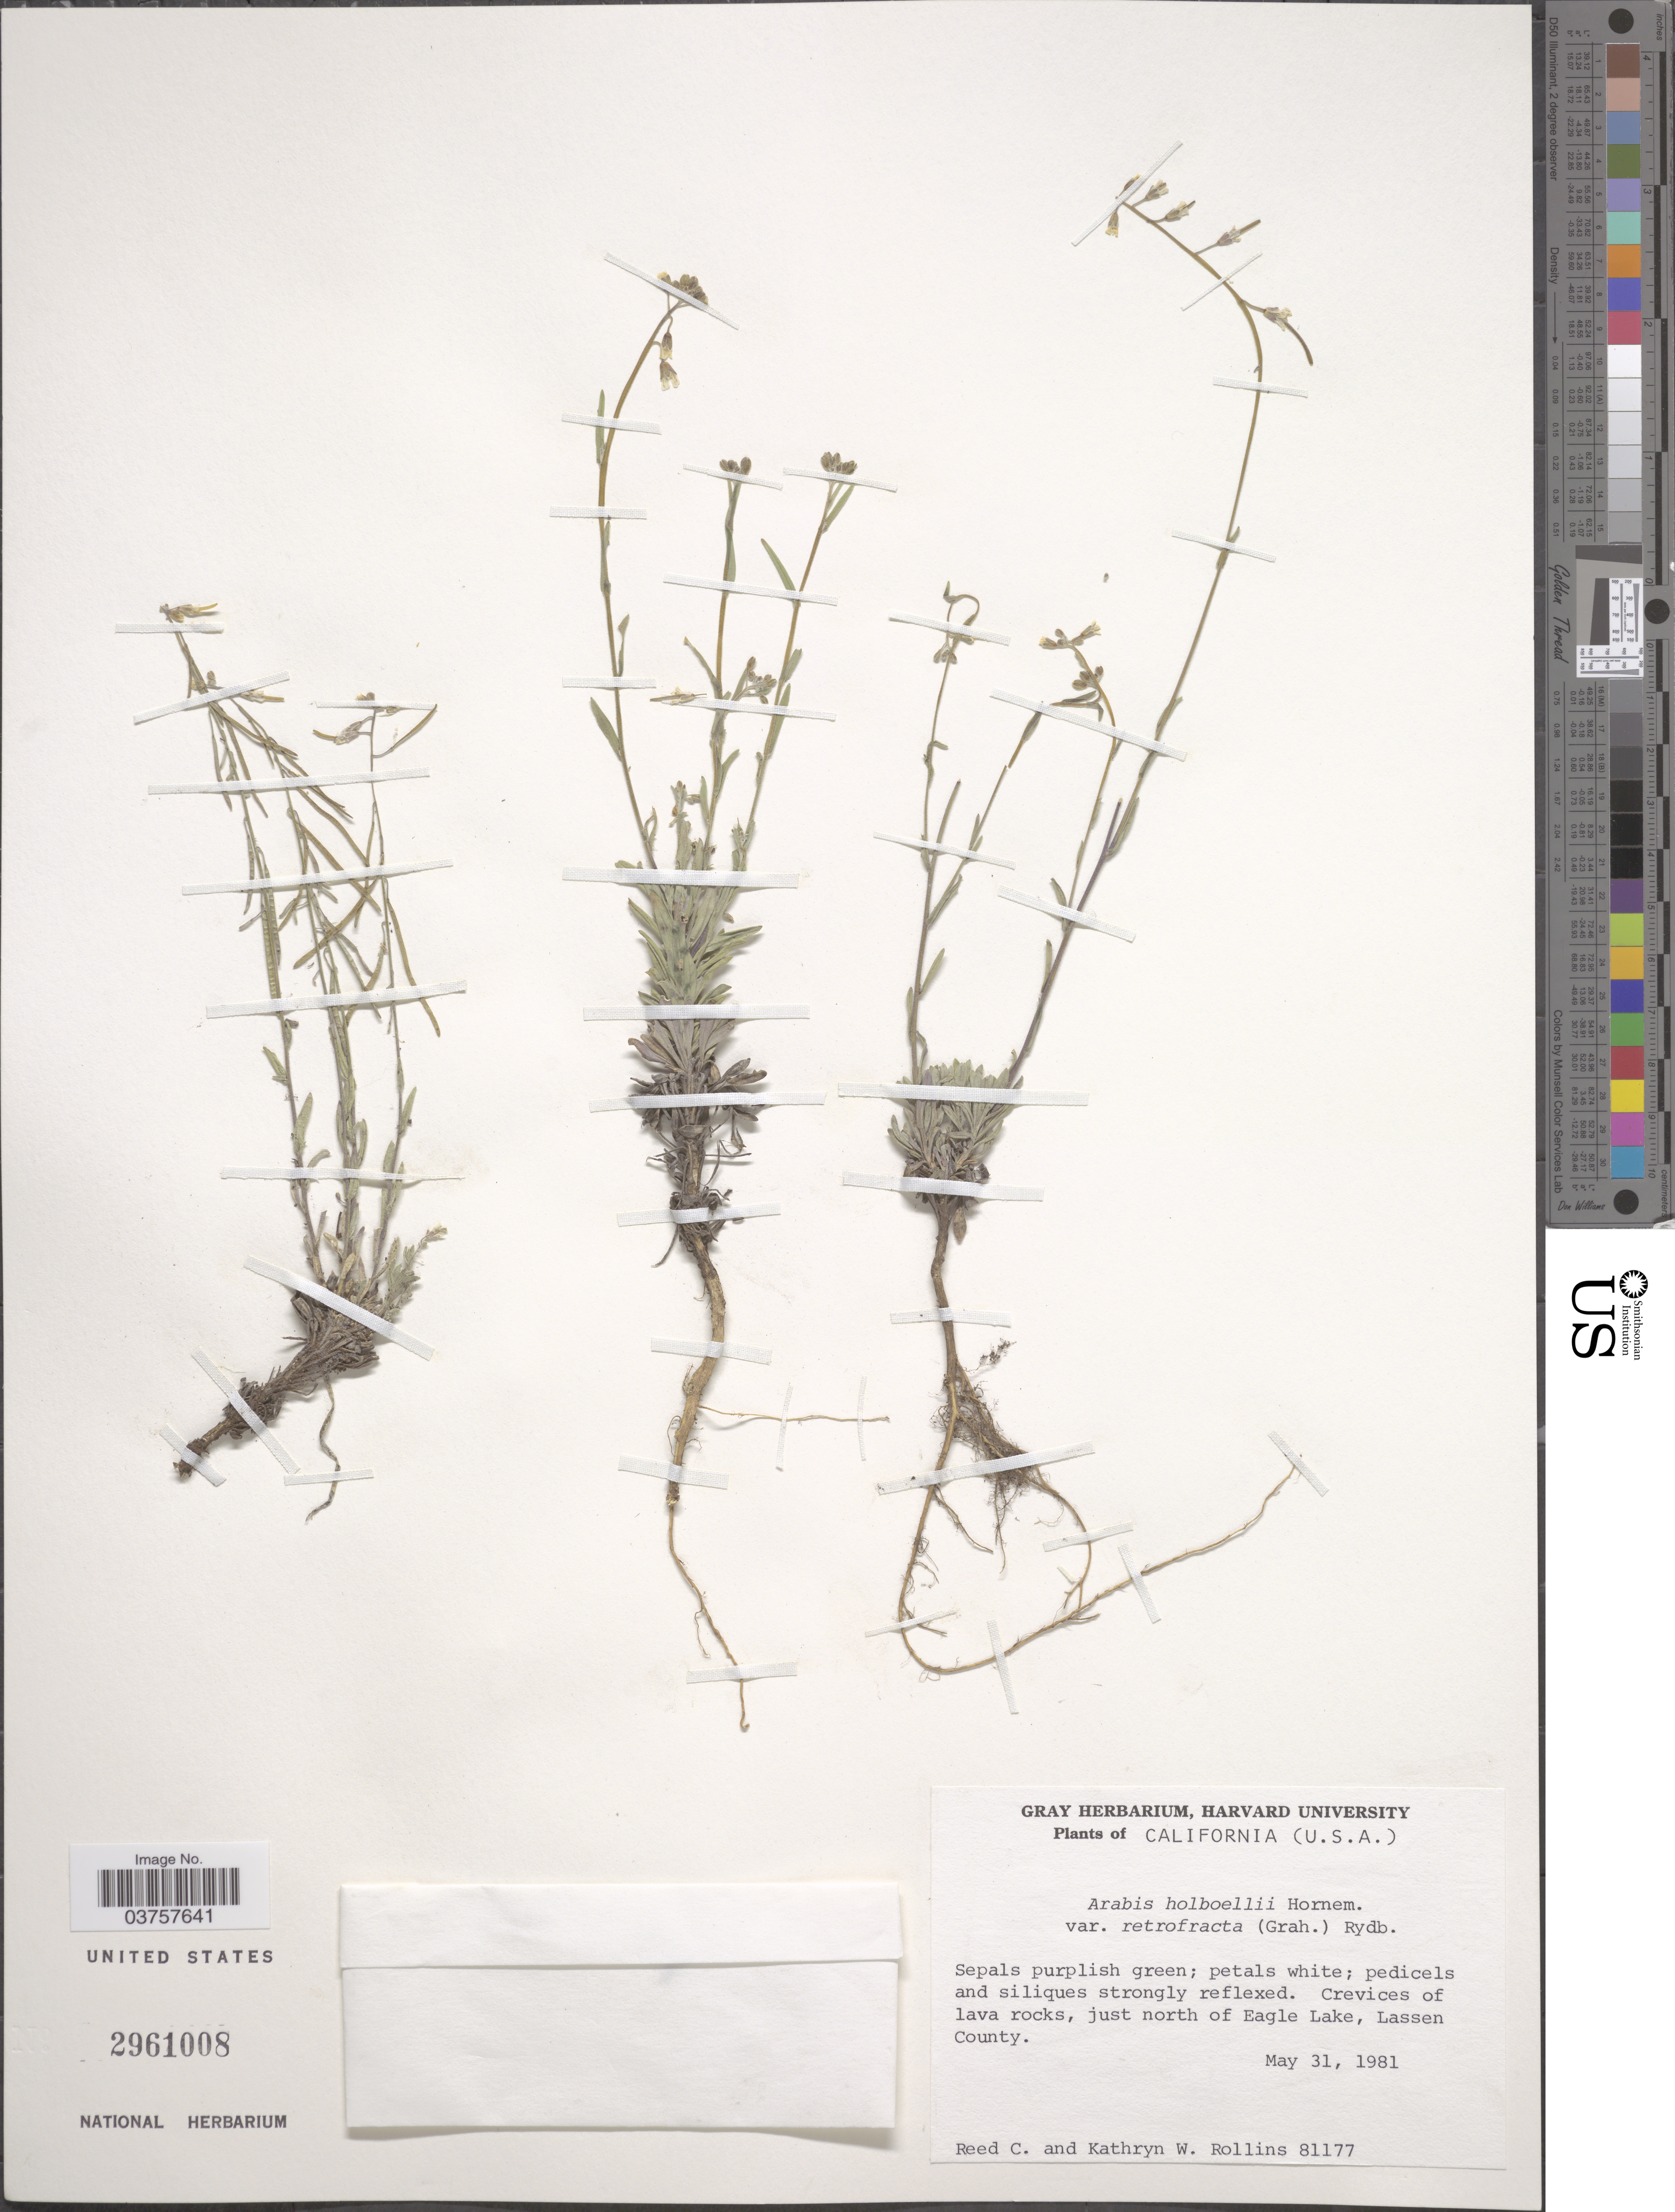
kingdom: Plantae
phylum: Tracheophyta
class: Magnoliopsida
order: Brassicales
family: Brassicaceae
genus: Arabis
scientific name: Arabis holboellii var. retrofracta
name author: Rydb.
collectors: R. C. Rollins & K. W. Rollins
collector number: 81177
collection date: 1981-05-31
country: United States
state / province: California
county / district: Lassen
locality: Just north of Eagle Lake, Lassen County.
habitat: crevices of lava rocks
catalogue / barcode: US 2961008